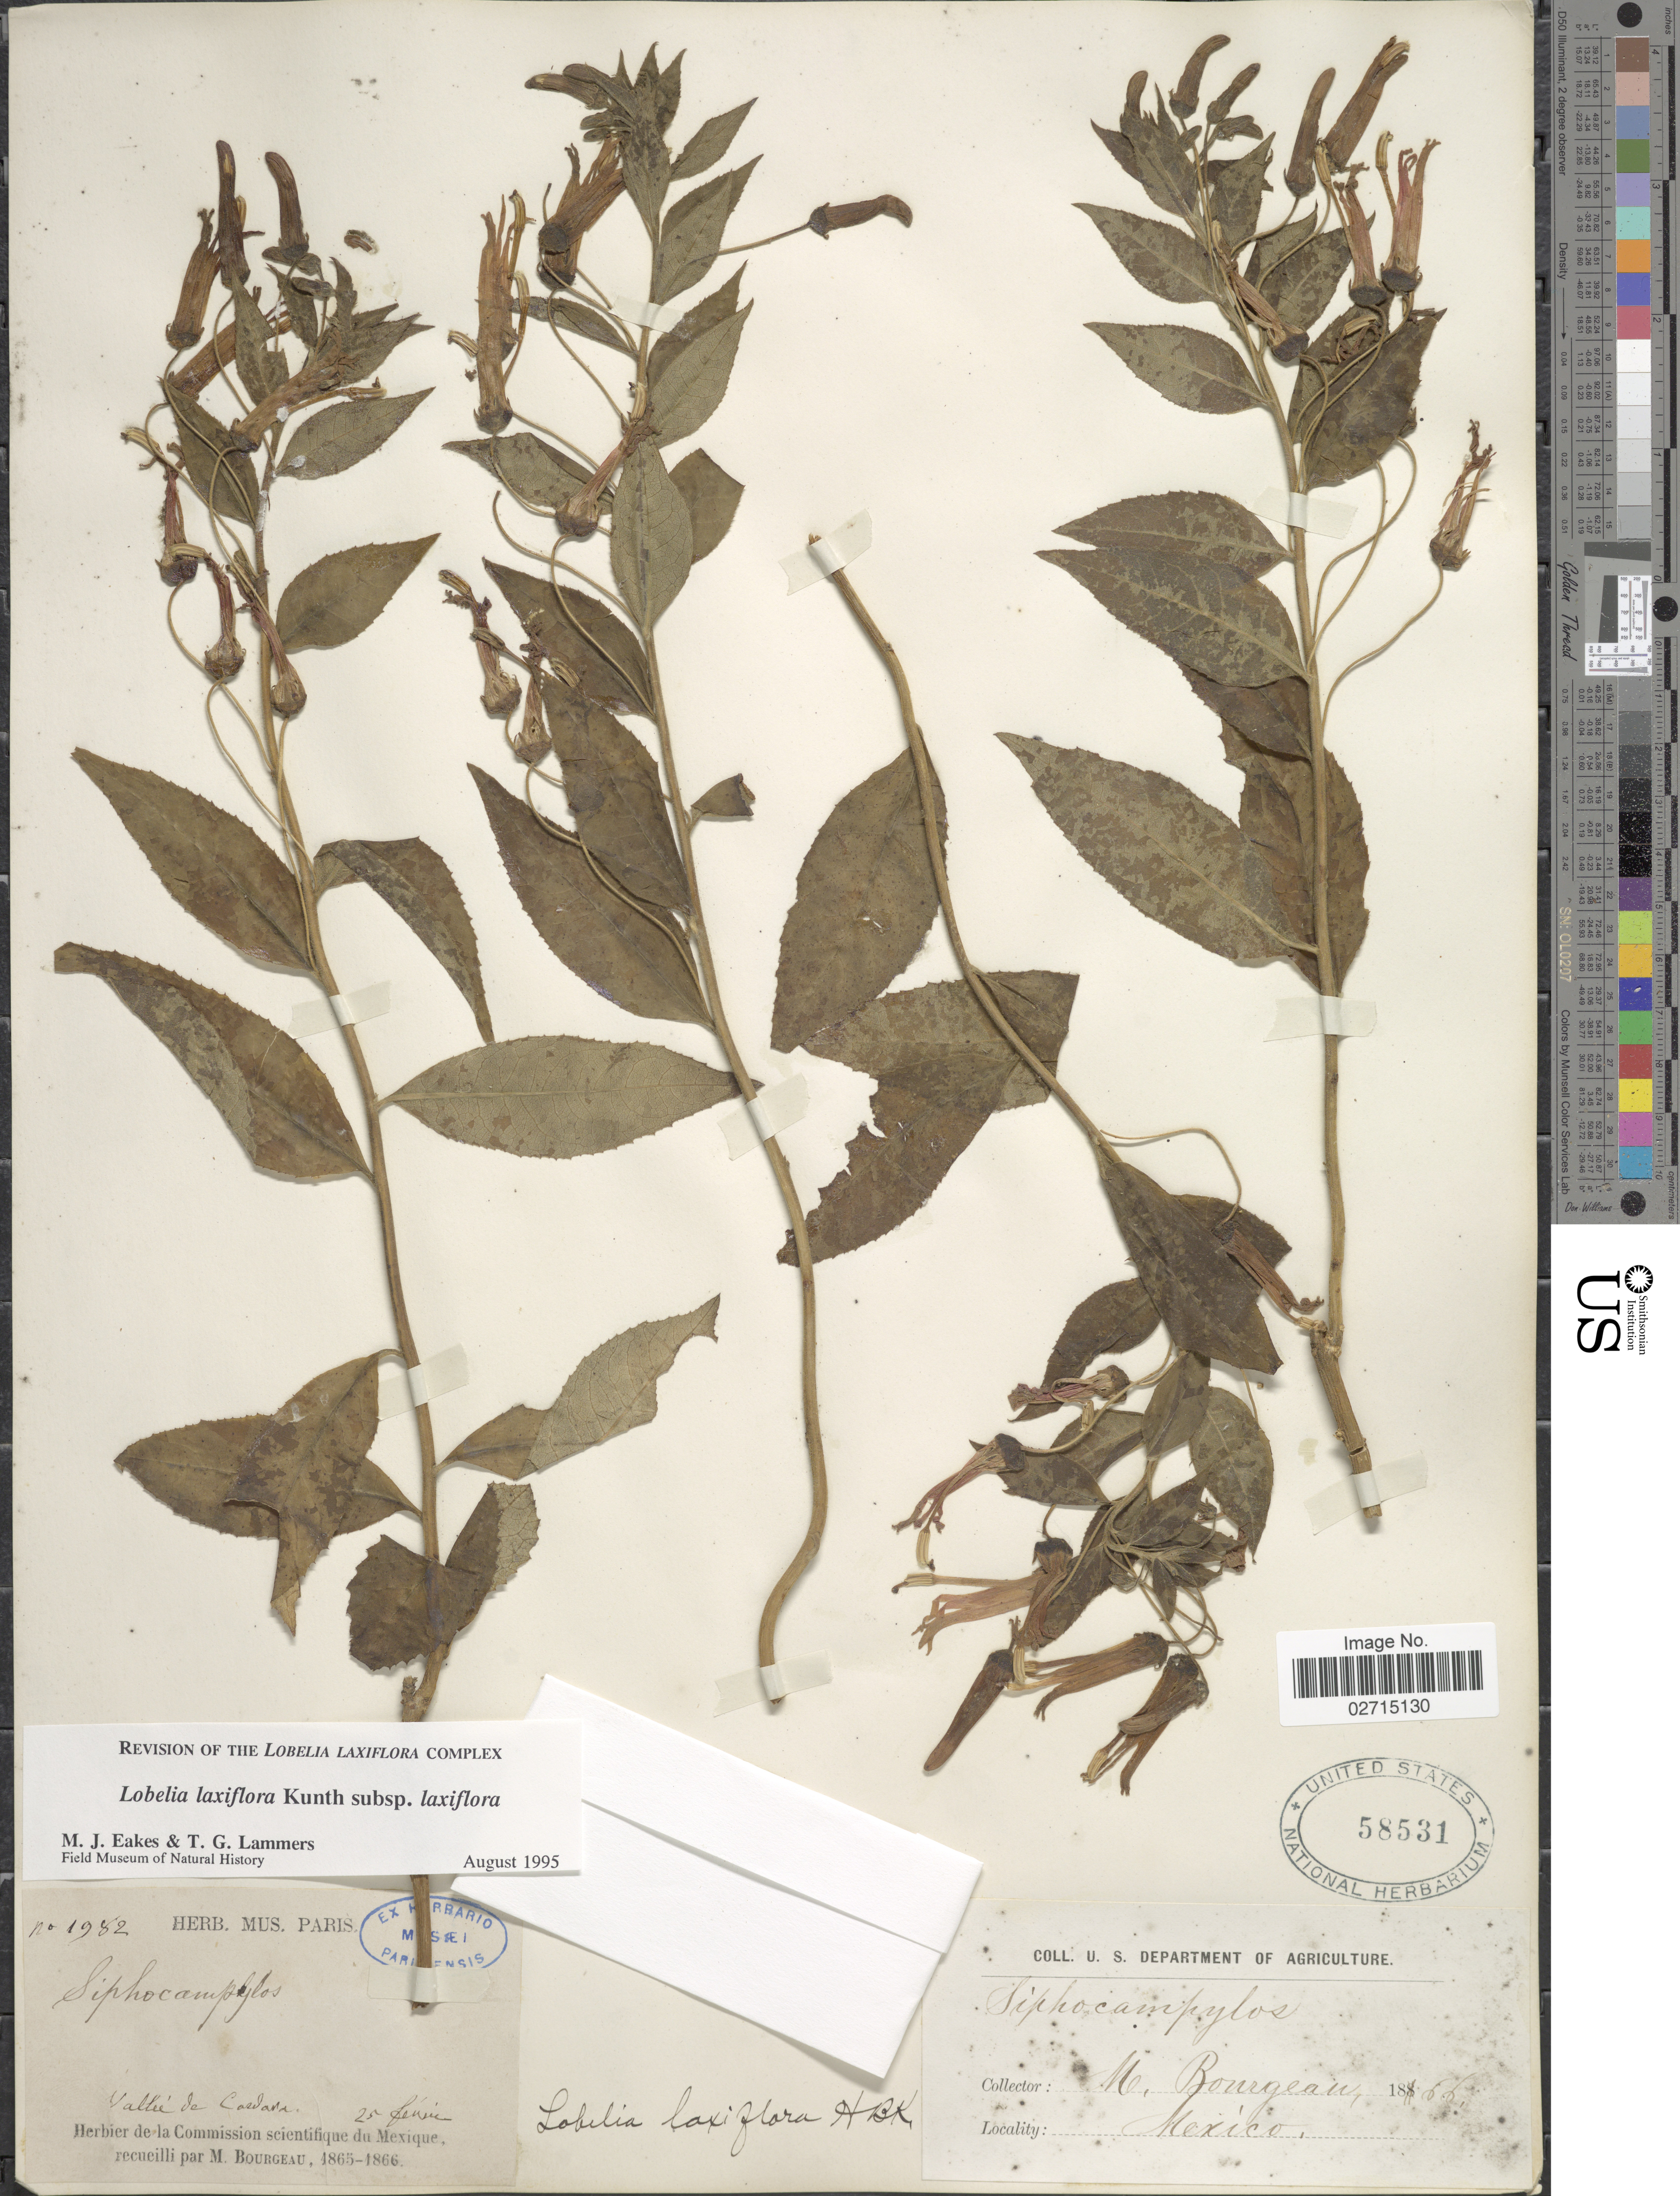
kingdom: Plantae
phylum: Tracheophyta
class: Magnoliopsida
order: Asterales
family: Campanulaceae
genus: Lobelia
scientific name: Lobelia laxiflora subsp. laxiflora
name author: Kunth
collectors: M. Bourgeau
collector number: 1982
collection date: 1866-02-25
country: Mexico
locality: Vallée de Cordova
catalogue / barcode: US 58531